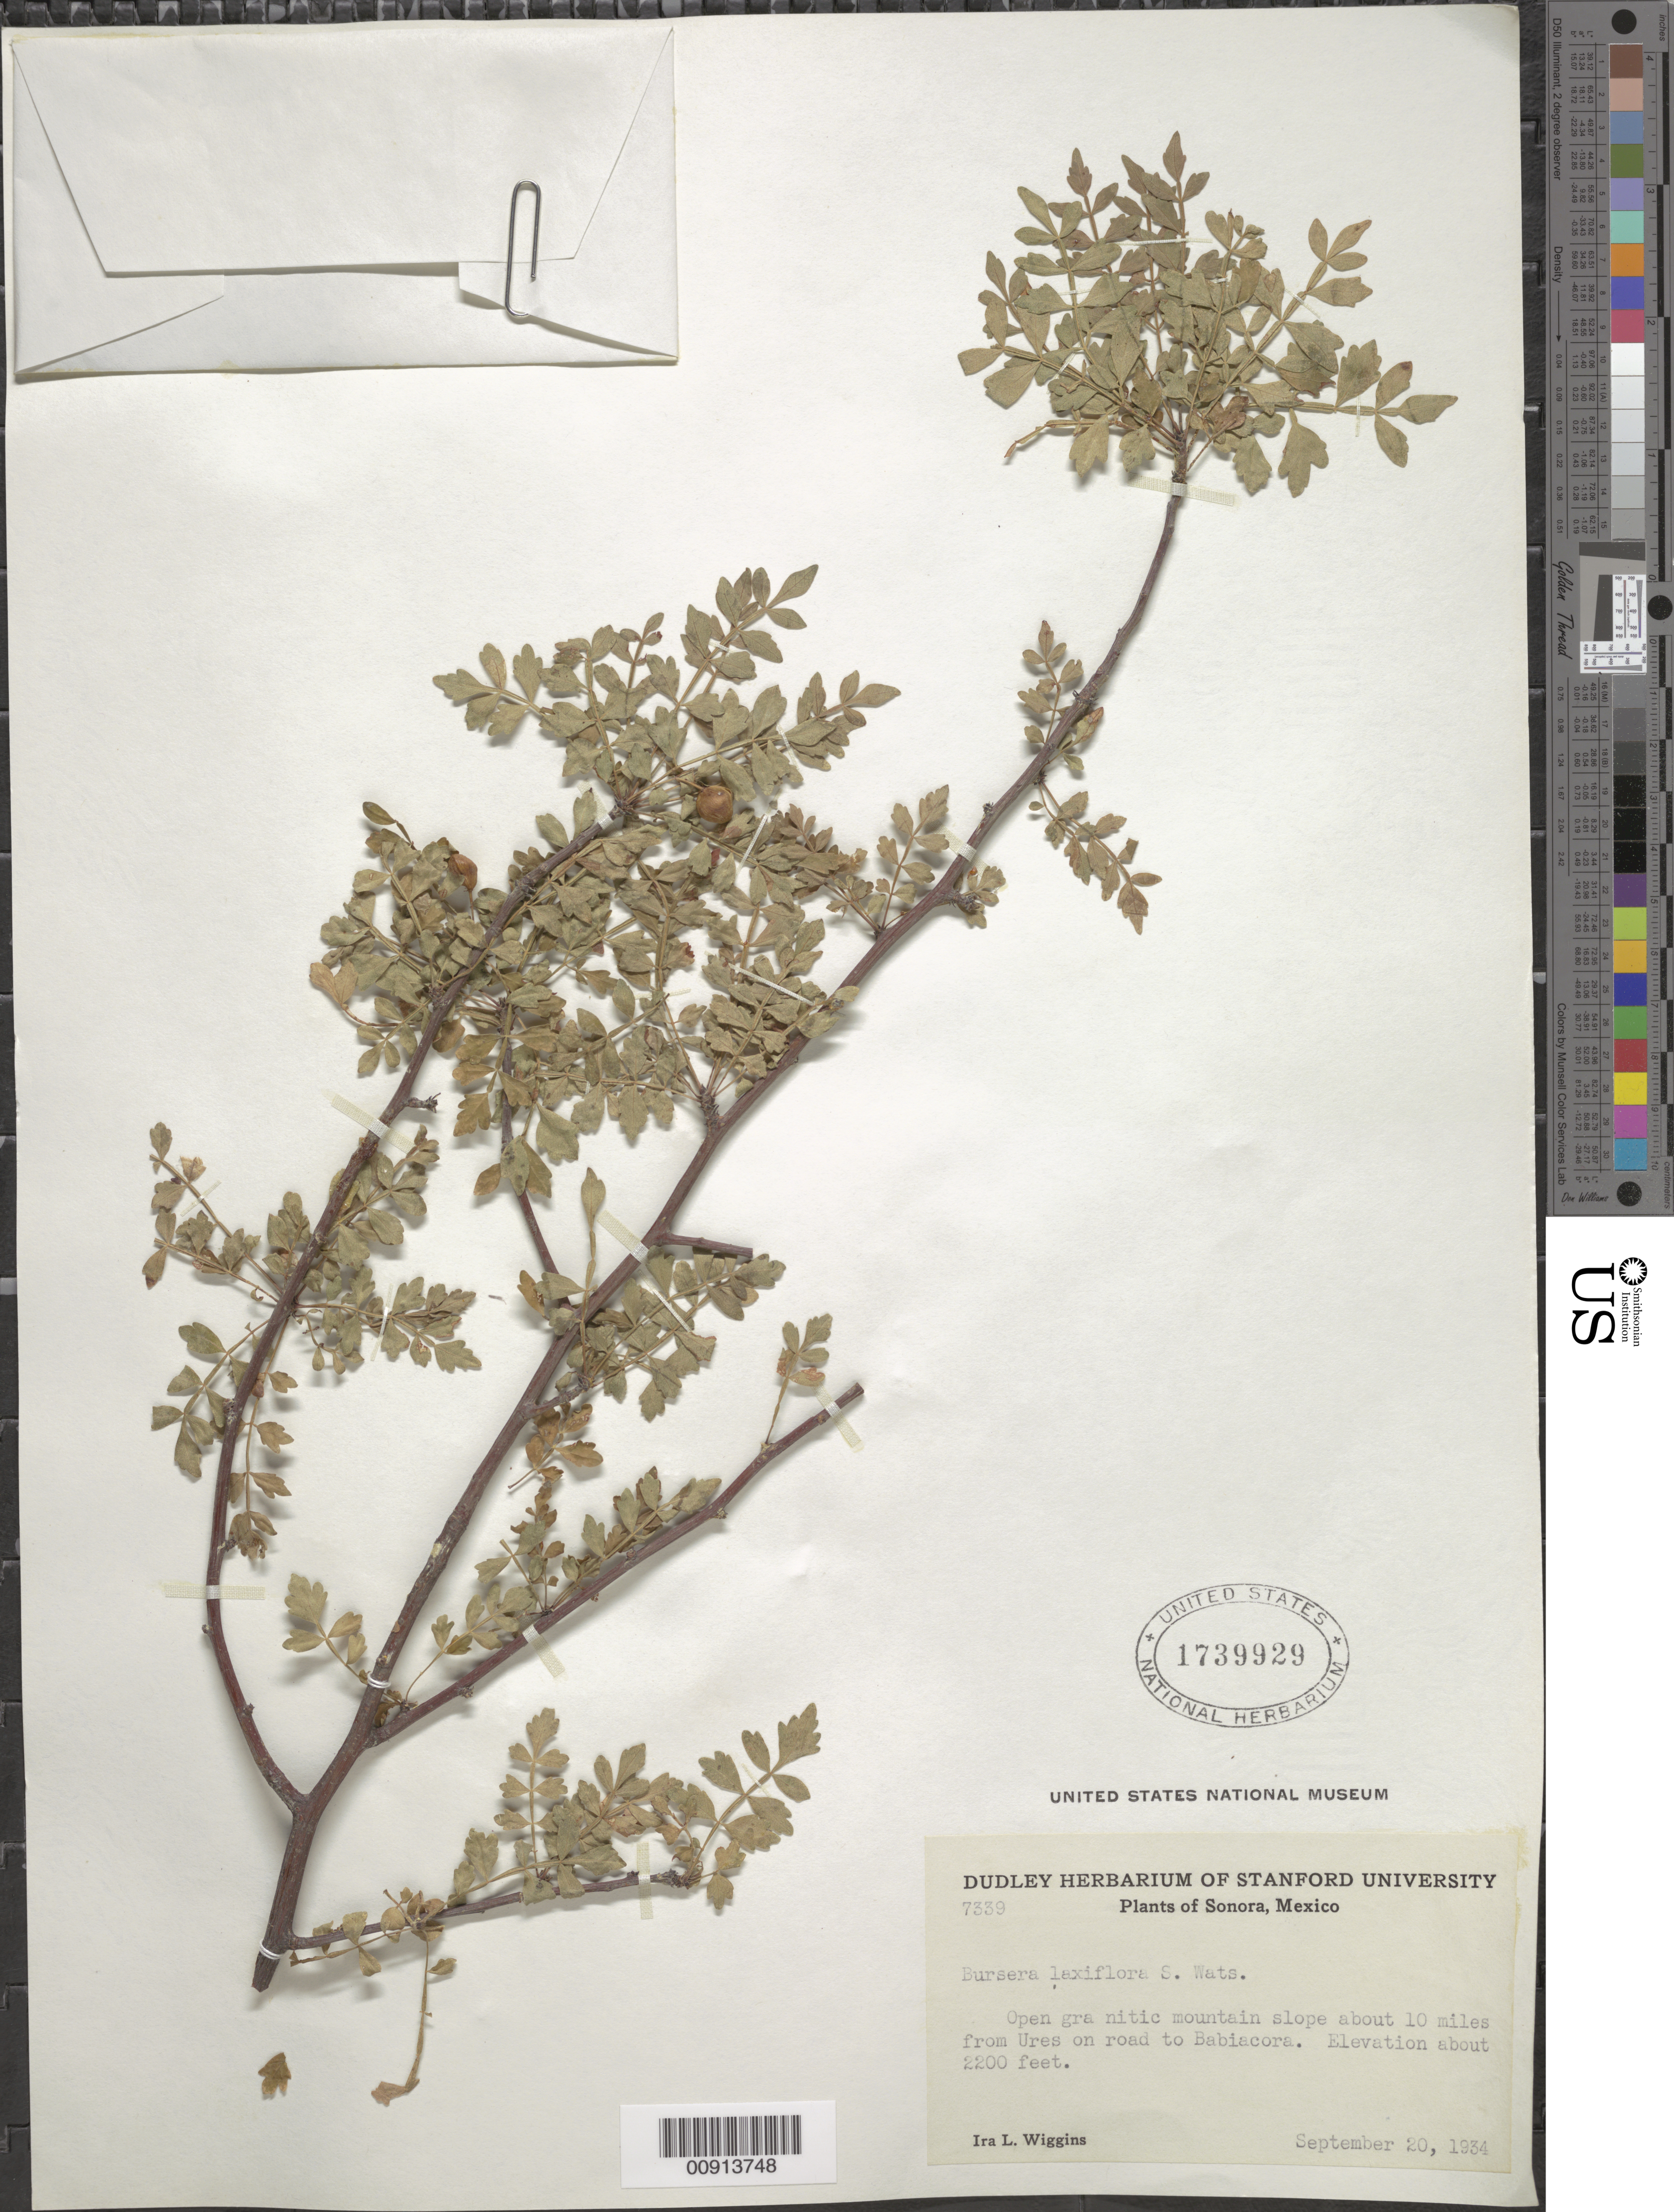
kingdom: Plantae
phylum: Tracheophyta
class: Magnoliopsida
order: Sapindales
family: Burseraceae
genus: Bursera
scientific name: Bursera laxiflora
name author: S. Watson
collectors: I. L. Wiggins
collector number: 7339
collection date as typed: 20 Sep 1934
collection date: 1934-09-20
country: Mexico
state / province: Sonora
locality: About 10 miles from Ures on road to Babiacora, Sonora.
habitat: Open granitic mountain slope.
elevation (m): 671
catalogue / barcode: US 1739929